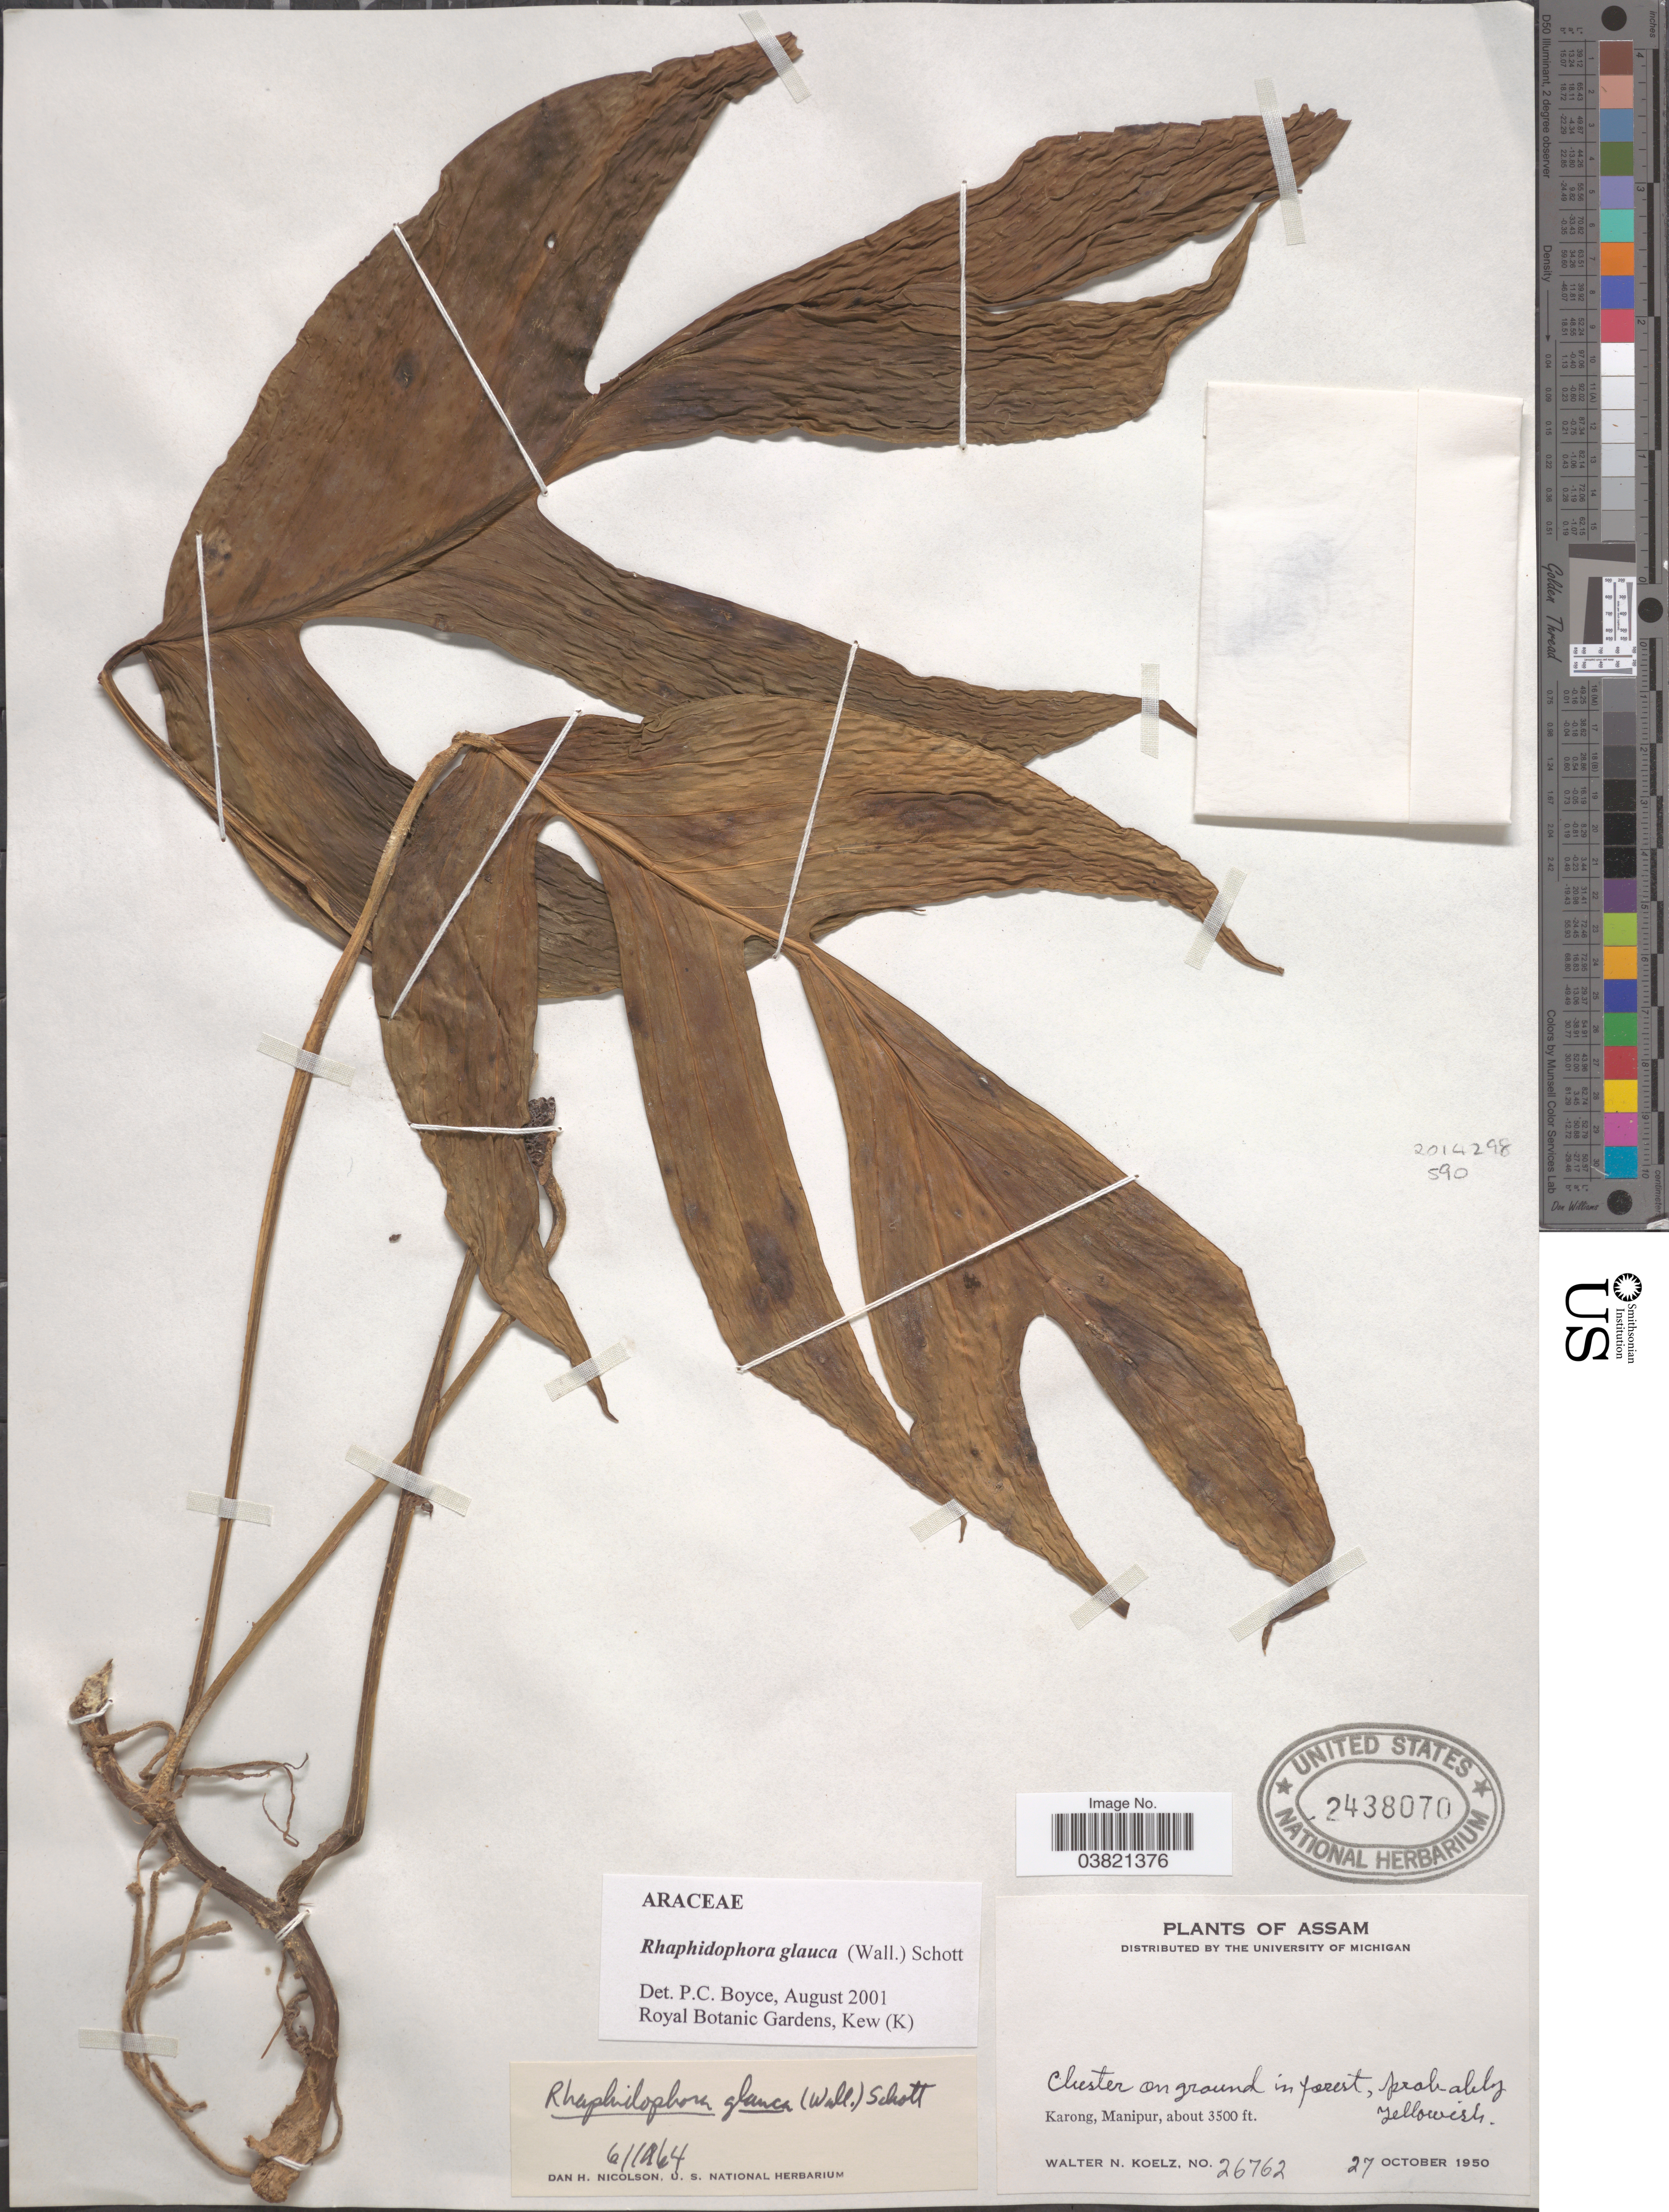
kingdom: Plantae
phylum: Tracheophyta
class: Liliopsida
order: Alismatales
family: Araceae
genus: Rhaphidophora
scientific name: Rhaphidophora glauca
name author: (Wall.) Schott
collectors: W. N. Koelz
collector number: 26762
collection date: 1950-10-27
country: India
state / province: Manipur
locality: Karong, Manipur.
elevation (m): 1067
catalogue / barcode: US 2438070